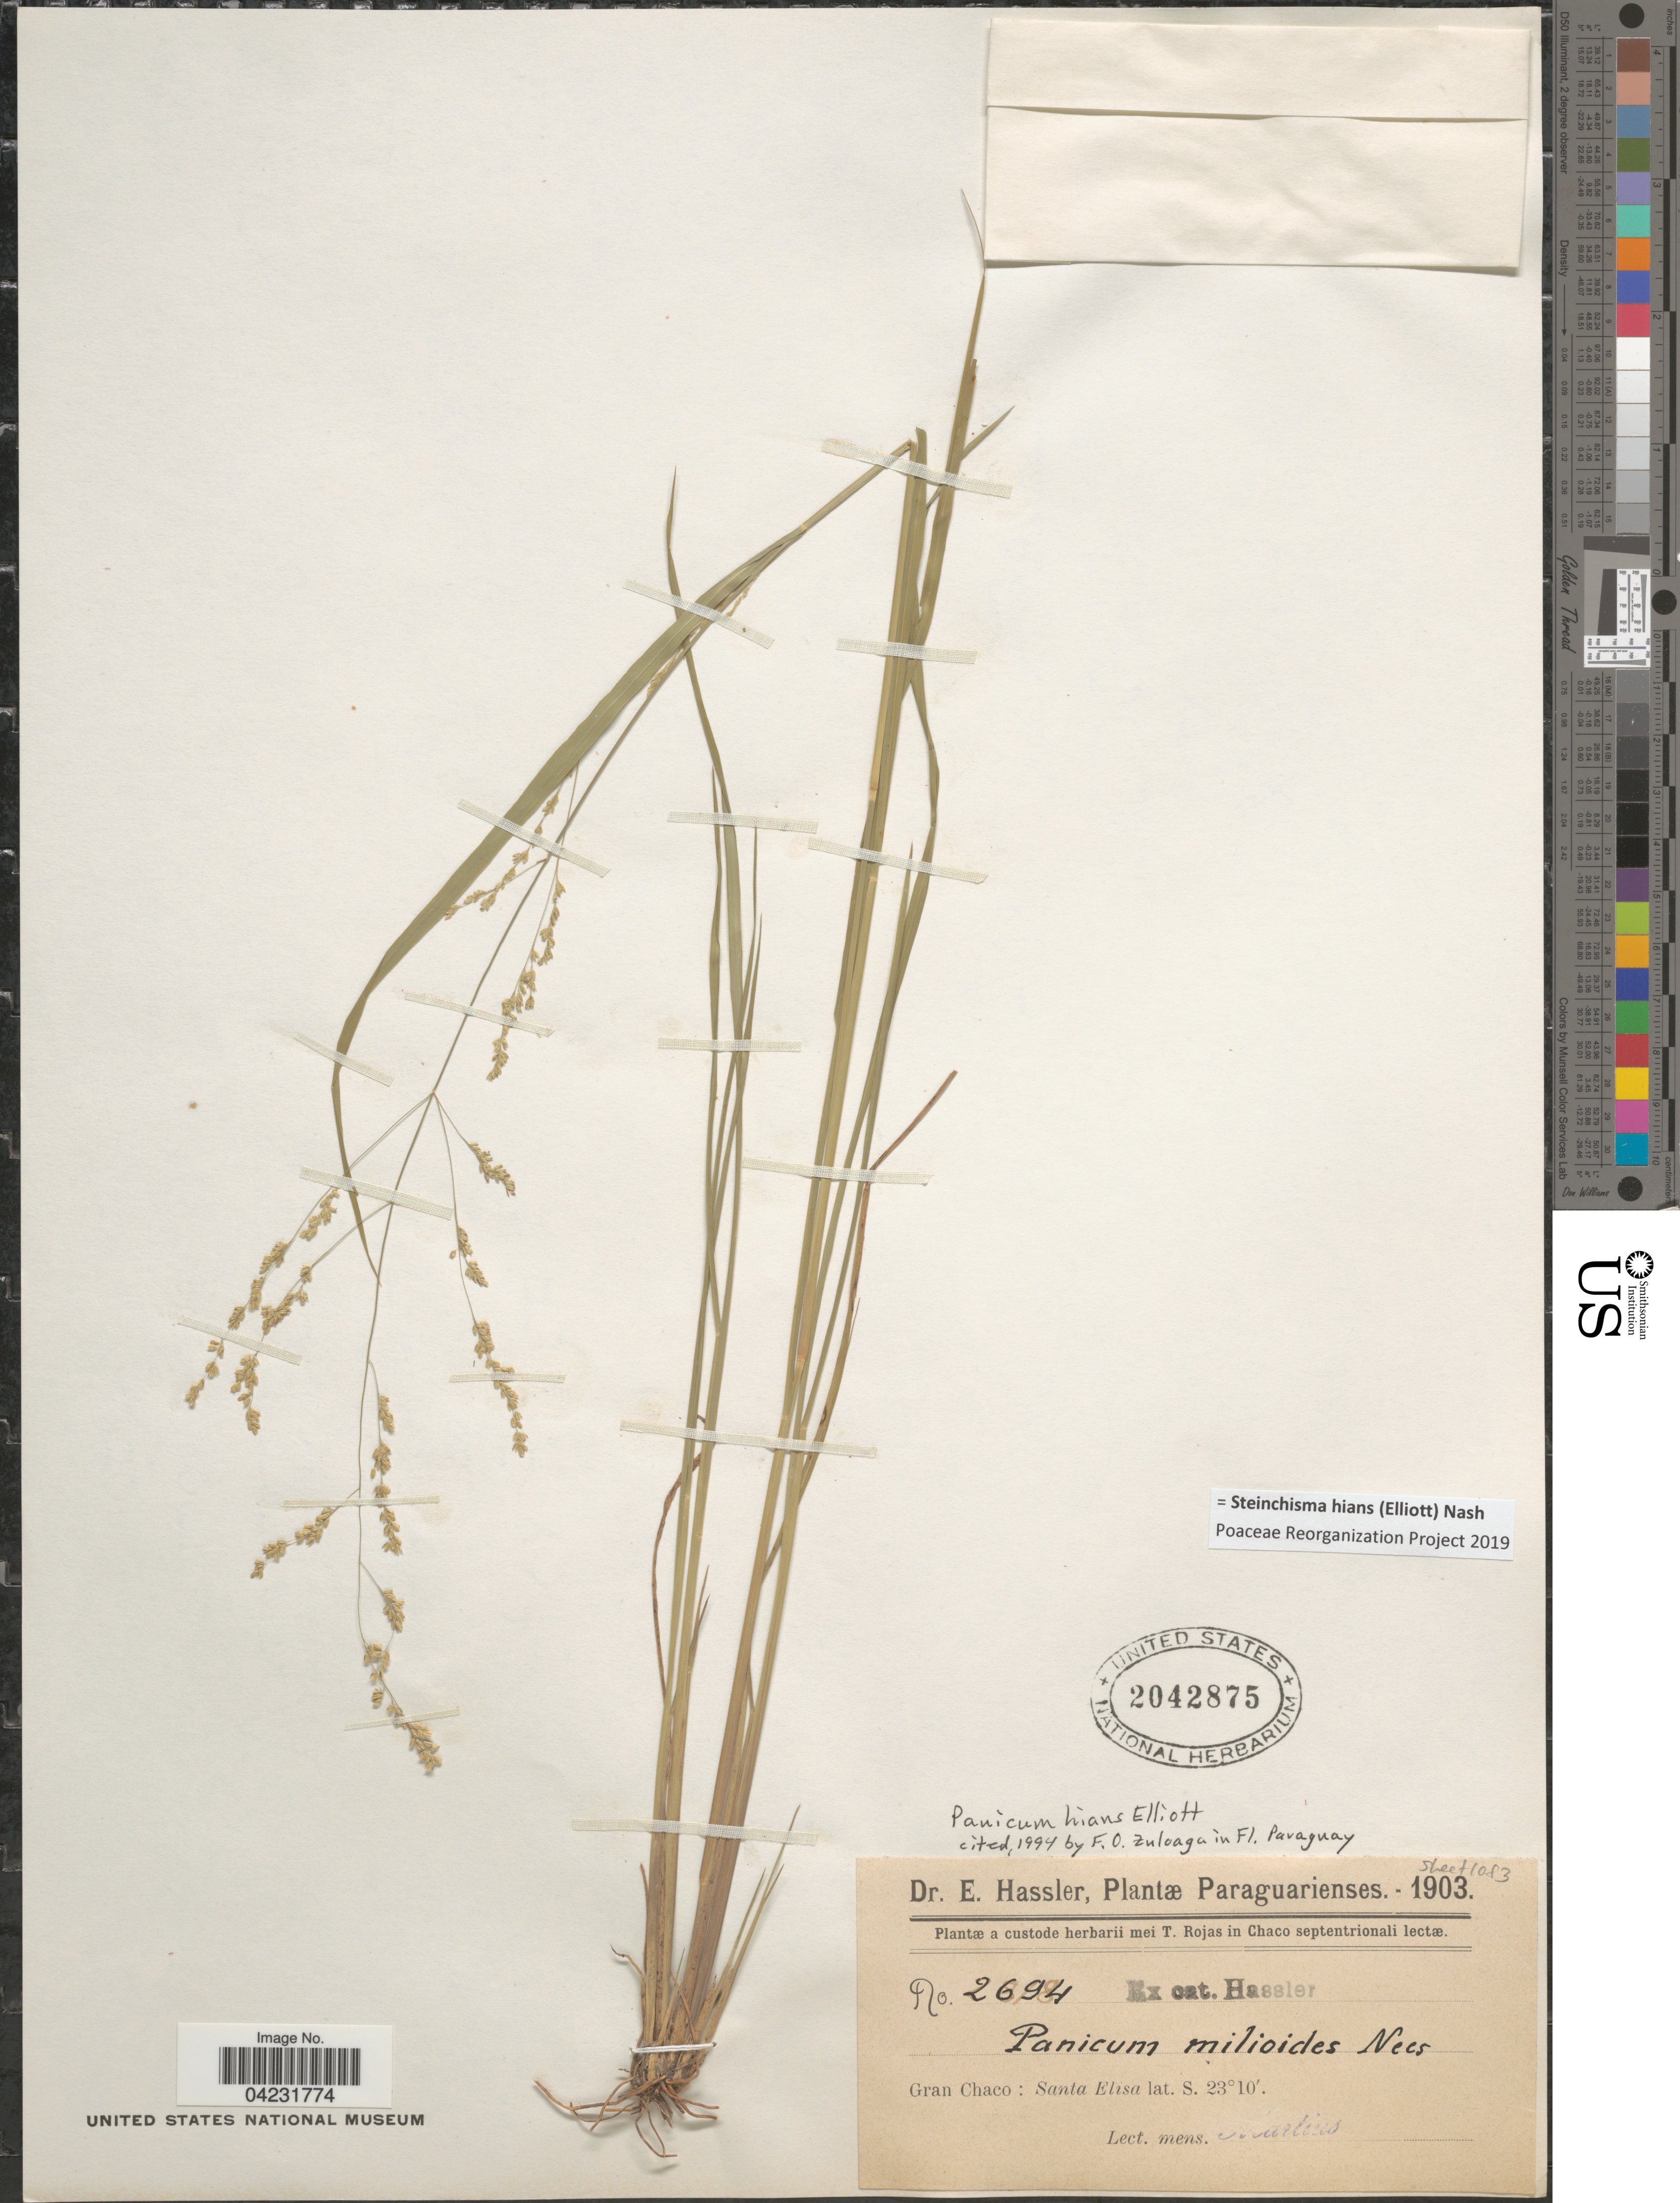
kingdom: Plantae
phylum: Tracheophyta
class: Liliopsida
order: Poales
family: Poaceae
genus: Steinchisma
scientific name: Steinchisma hians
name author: (Elliott) Nash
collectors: E. Hassler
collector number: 2694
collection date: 1903-03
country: Paraguay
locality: In Chaco septentrionali lectæ. Gran Chaco: Santa Elisa.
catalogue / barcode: US 2042875